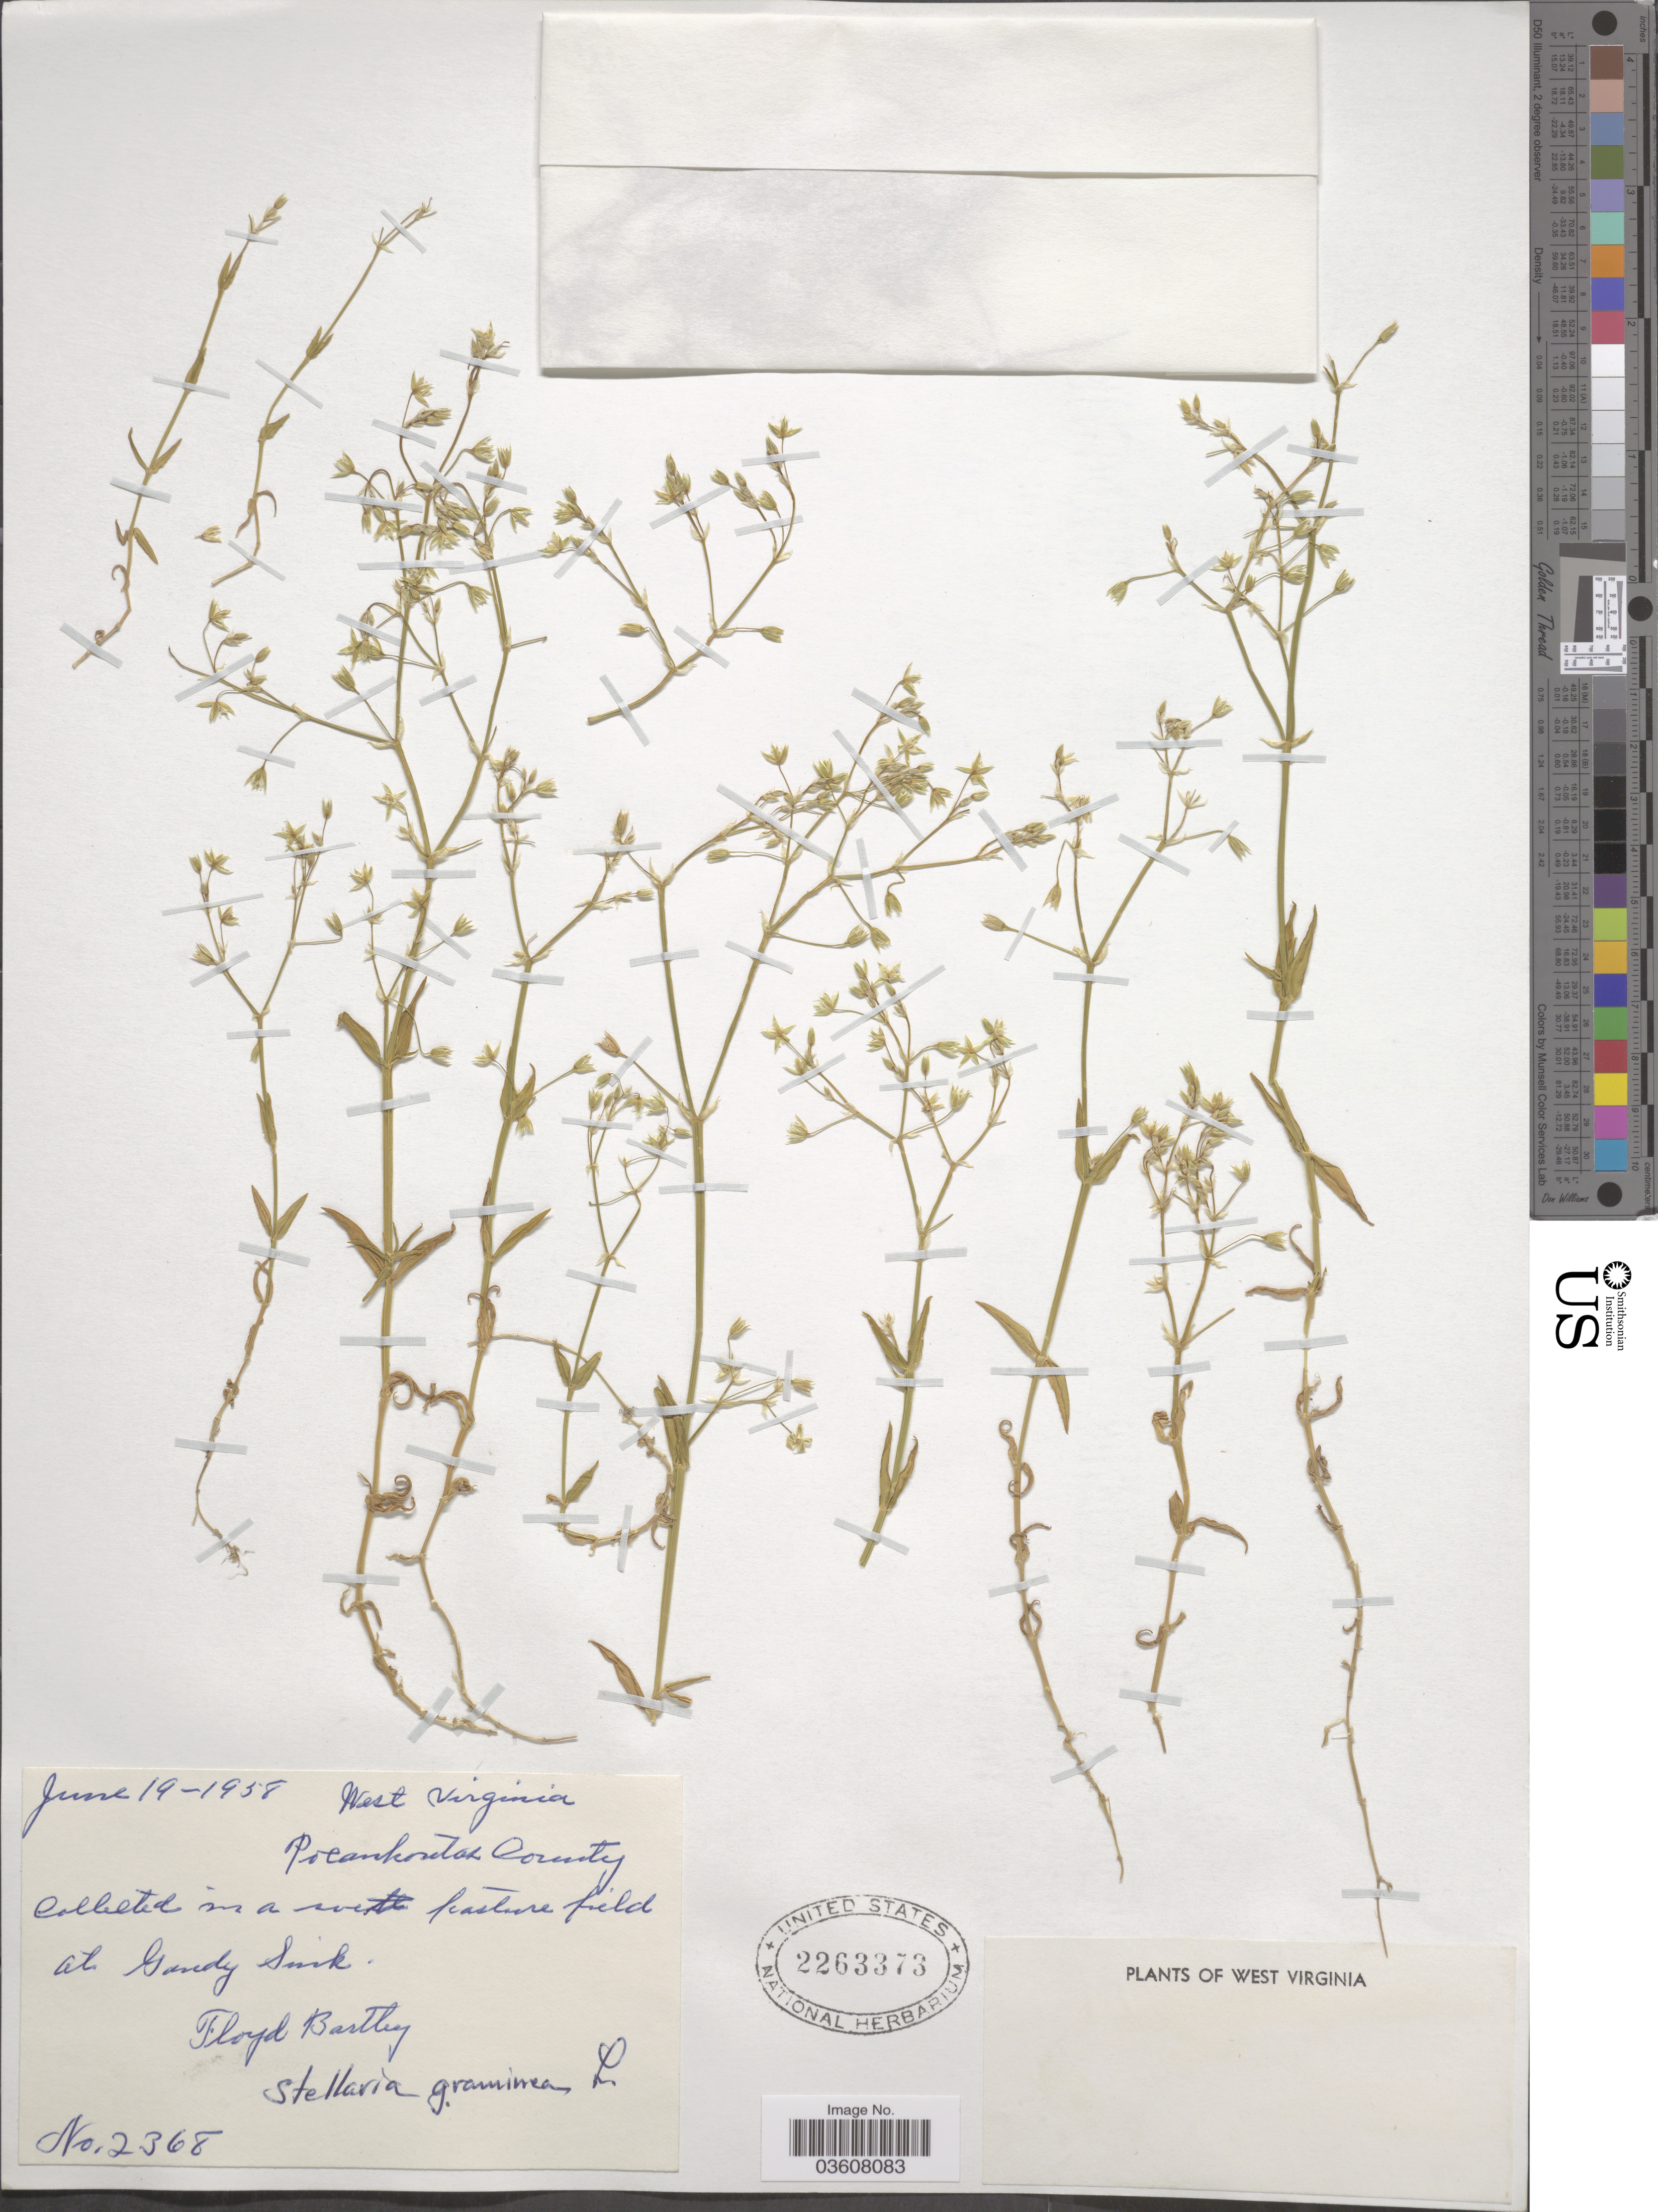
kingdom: Plantae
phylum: Tracheophyta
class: Magnoliopsida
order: Caryophyllales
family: Caryophyllaceae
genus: Stellaria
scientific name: Stellaria graminea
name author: L.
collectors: F. Bartley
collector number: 2368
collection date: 1958-06-19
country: United States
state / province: West Virginia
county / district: Pocahontas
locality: Pocanhontas County. Gandy Sink.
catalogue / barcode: US 2263373